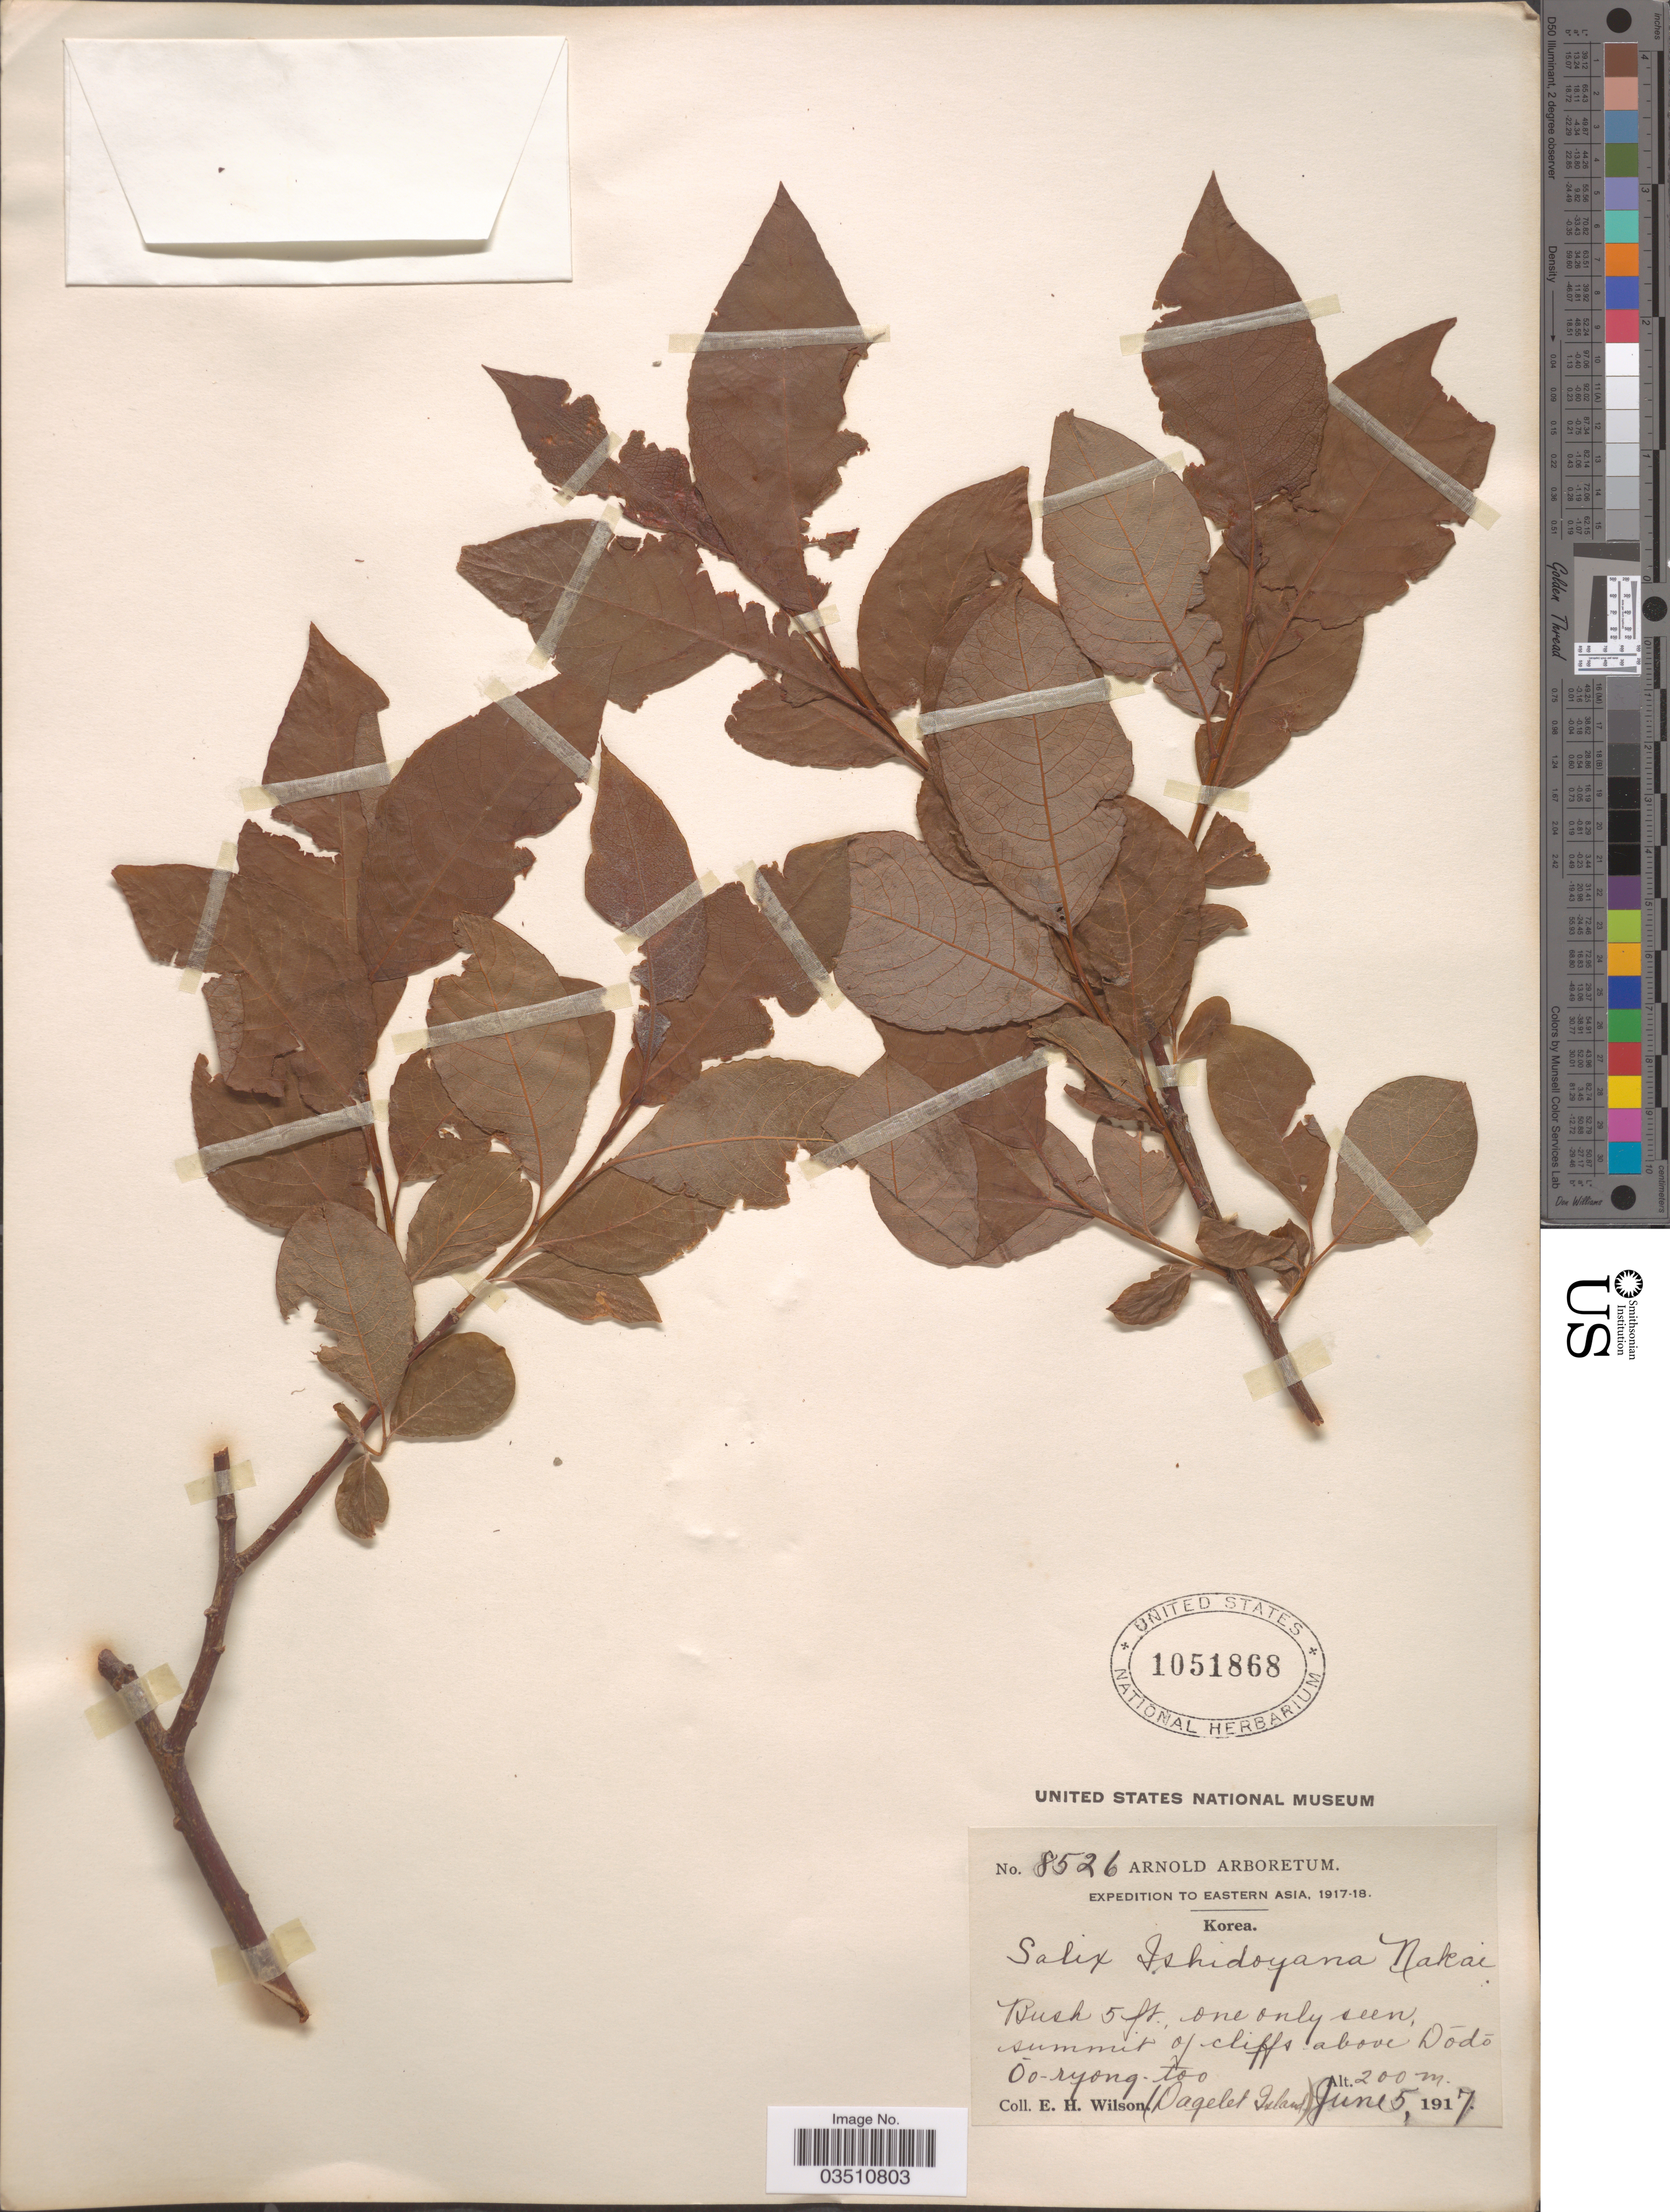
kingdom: Plantae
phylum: Tracheophyta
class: Magnoliopsida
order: Malpighiales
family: Salicaceae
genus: Salix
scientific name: Salix ishidoyana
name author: Nakai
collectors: E. Wilson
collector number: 8526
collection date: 1917-06-15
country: South Korea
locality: Above Dōdō Ōo-ryong-too.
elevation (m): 200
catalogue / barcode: US 1051868